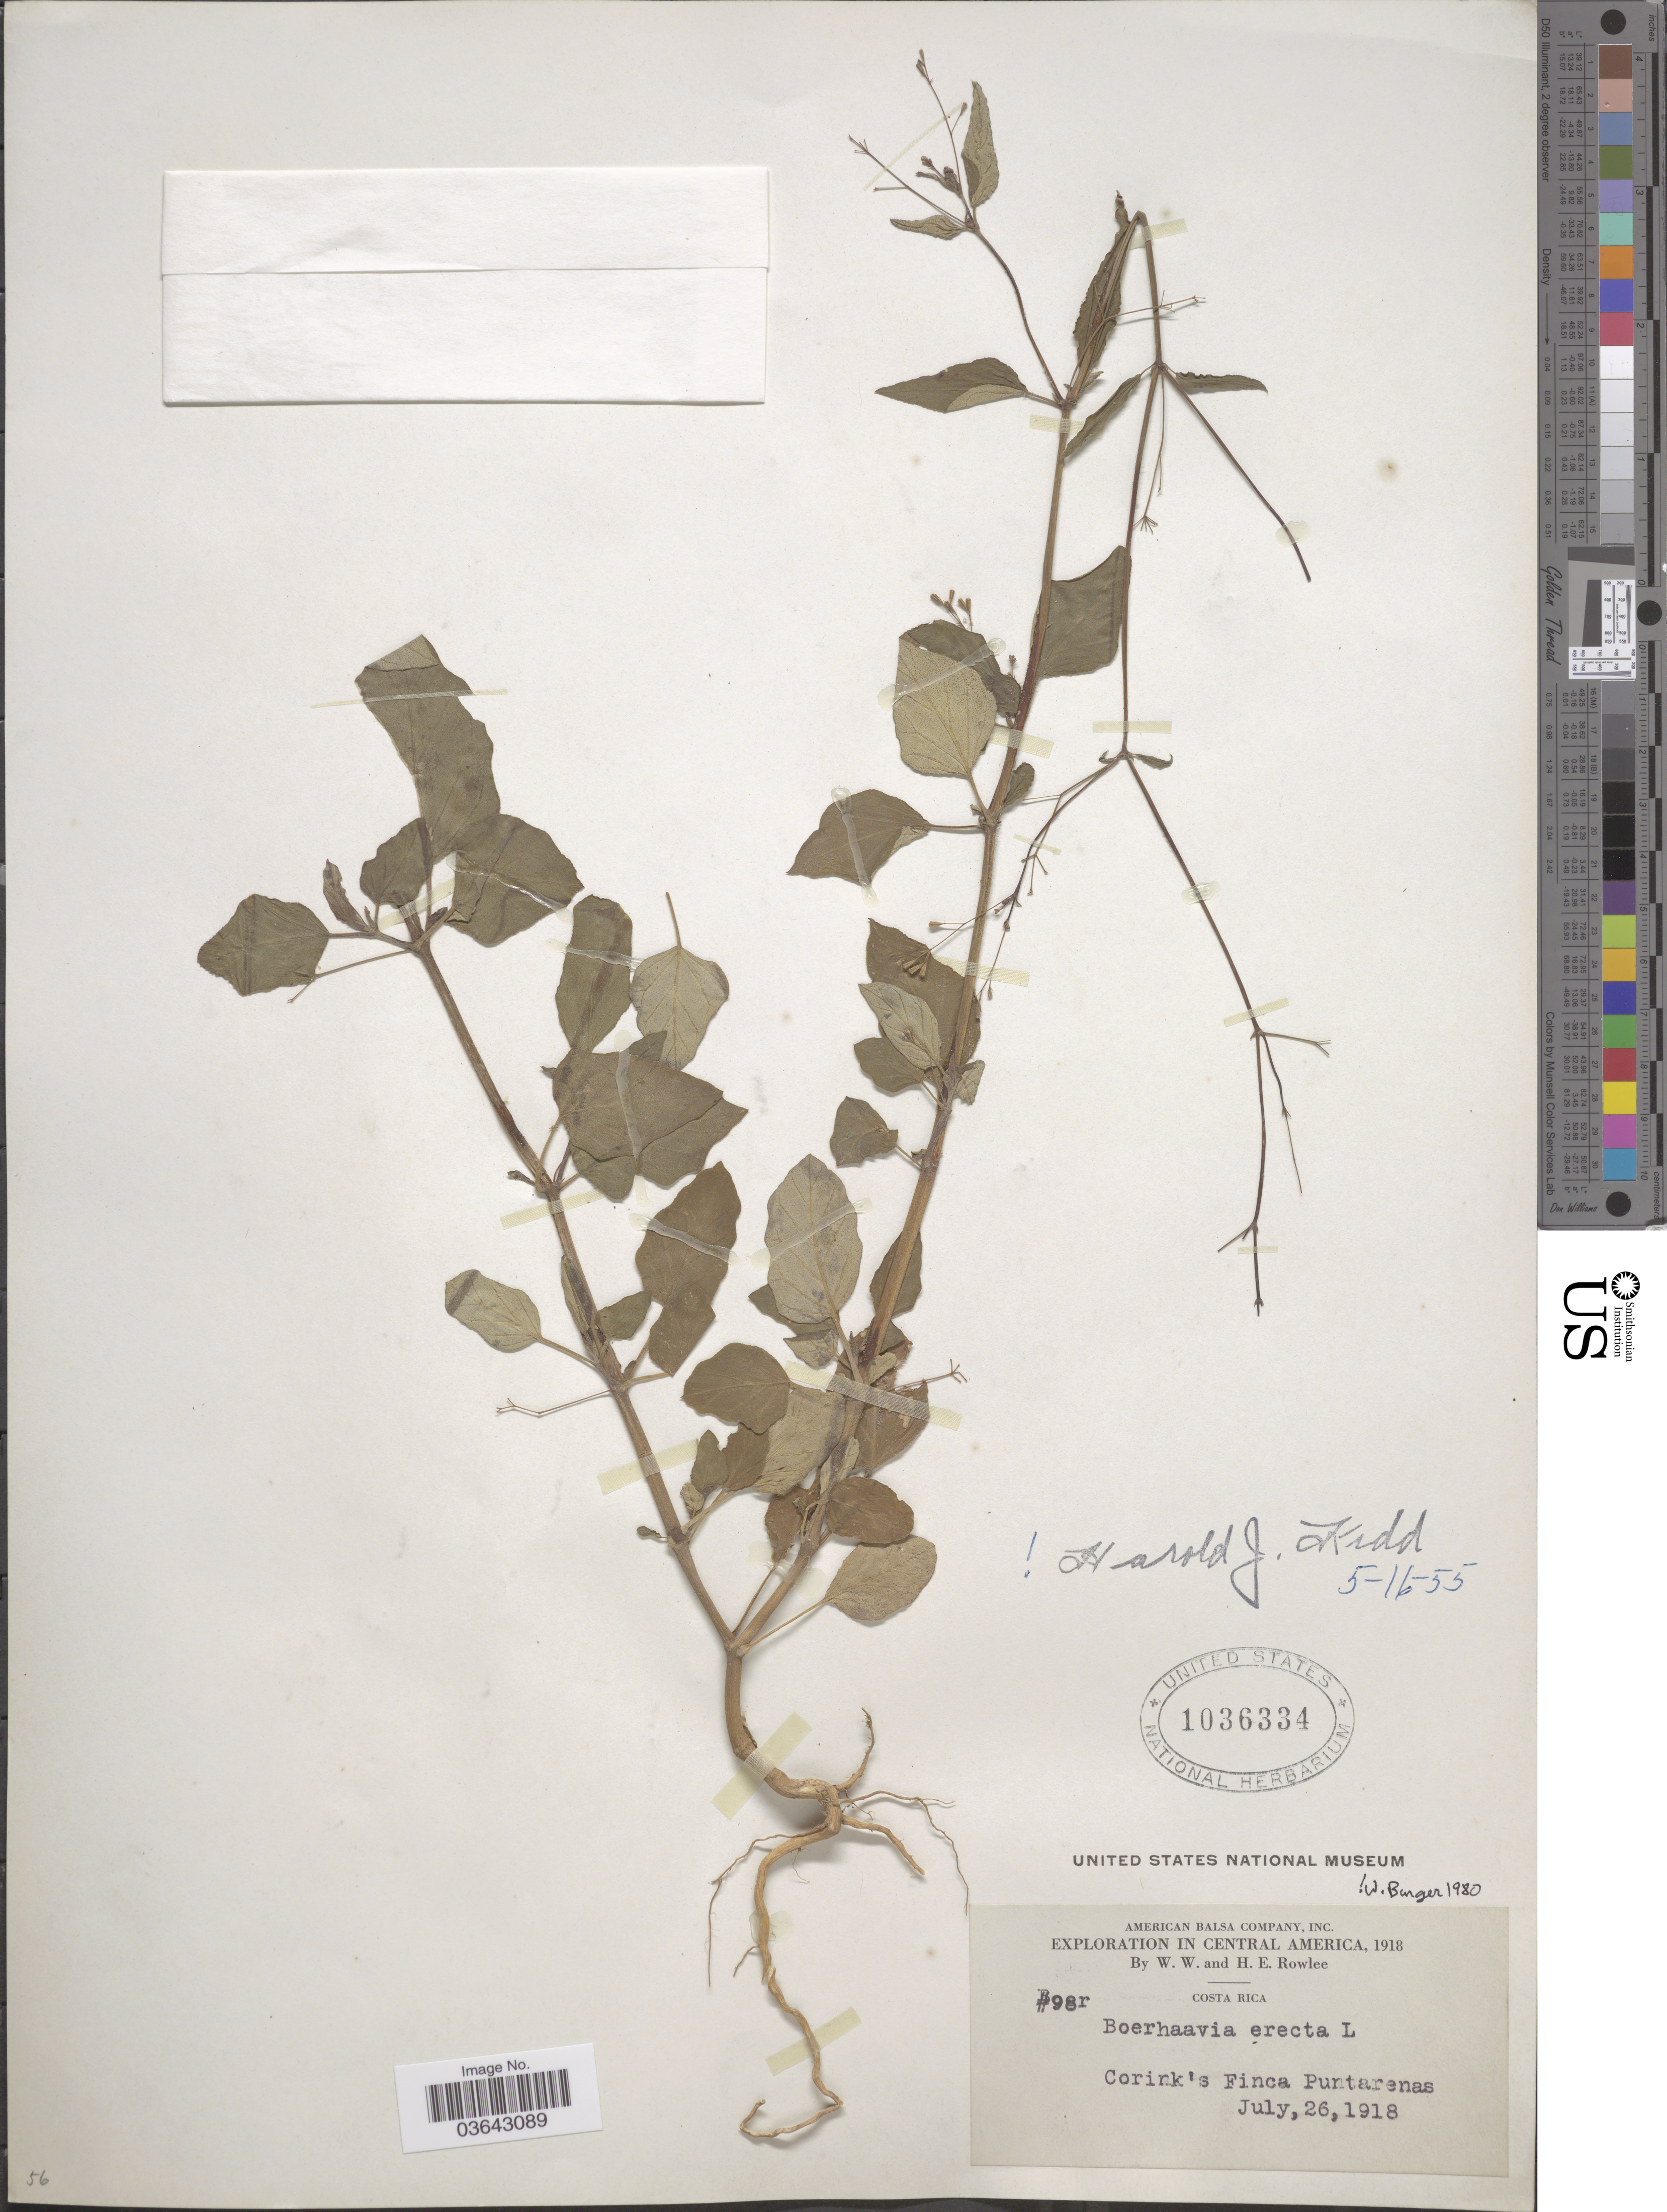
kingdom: Plantae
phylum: Tracheophyta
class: Magnoliopsida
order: Caryophyllales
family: Nyctaginaceae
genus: Boerhavia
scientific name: Boerhavia erecta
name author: L.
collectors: W. W. Rowlee & H. E. Rowlee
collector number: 98r*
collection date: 1918-07-26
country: Costa Rica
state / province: Puntarenas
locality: Corink's Finca Puntarenas.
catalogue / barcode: US 1036334